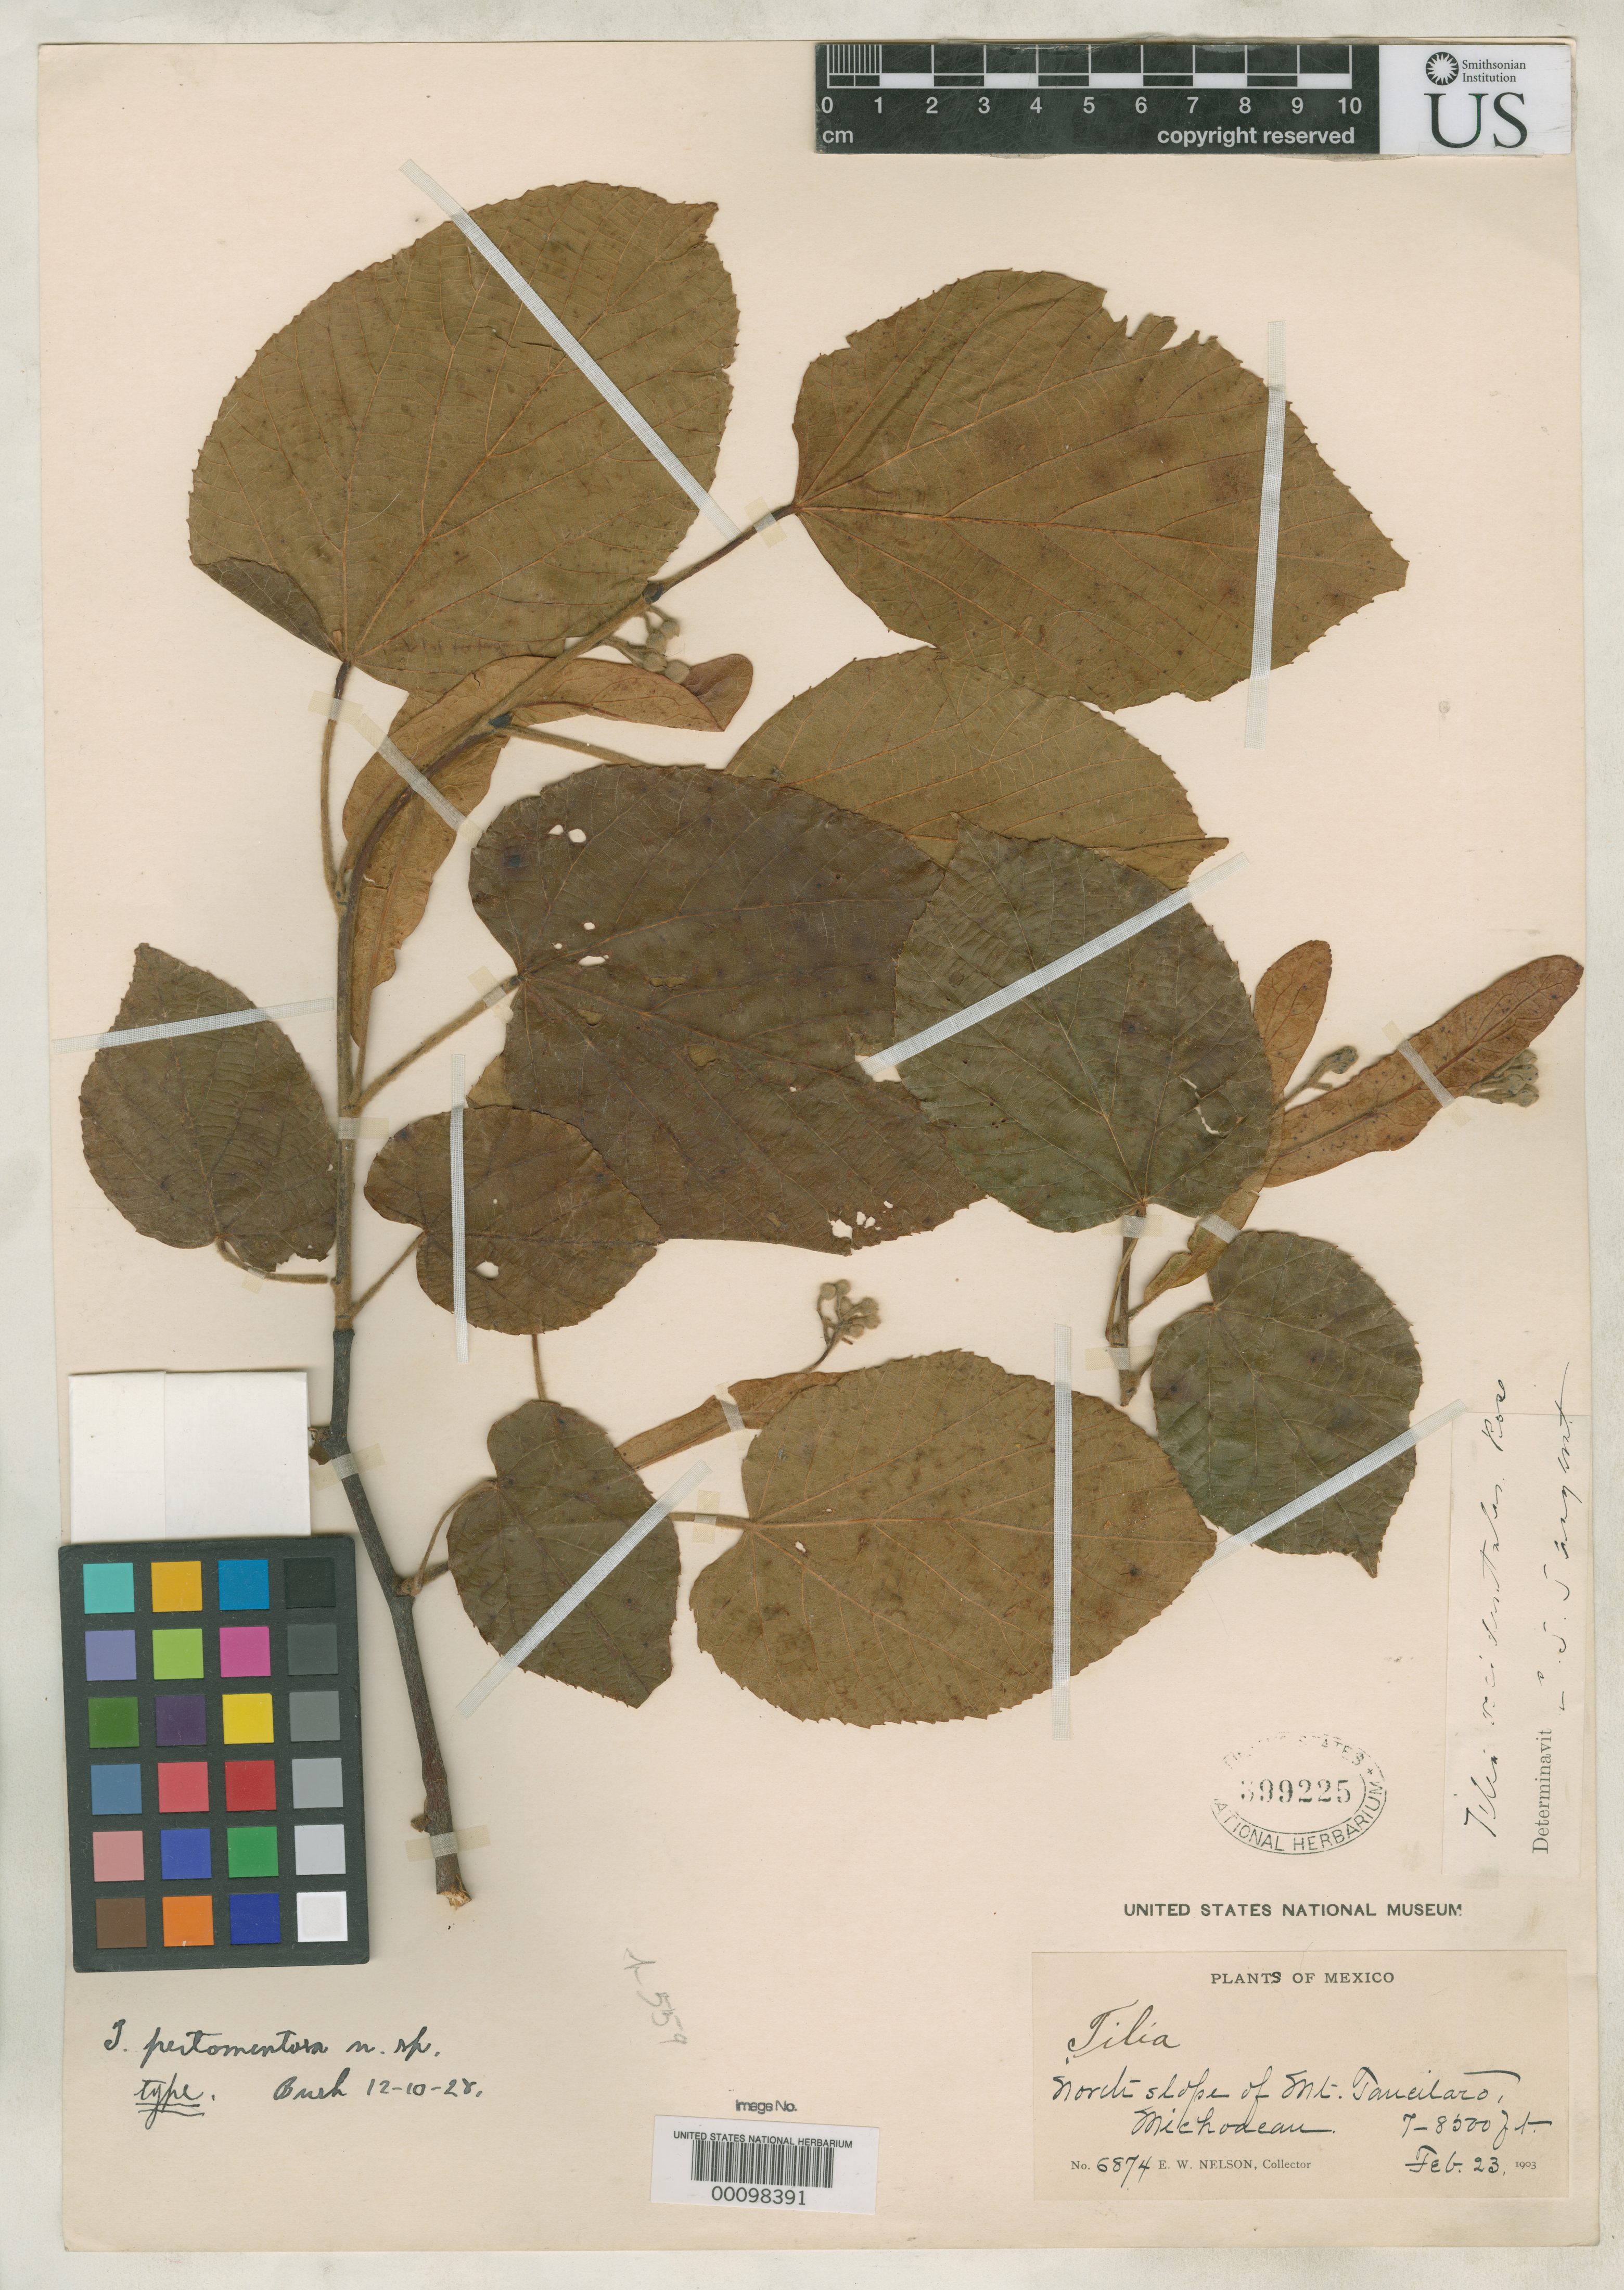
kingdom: Plantae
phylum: Tracheophyta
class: Magnoliopsida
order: Malvales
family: Malvaceae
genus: Tilia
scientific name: Tilia pertomentosa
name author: Bush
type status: Holotype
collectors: E. W. Nelson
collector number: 6874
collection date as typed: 23 Feb 1903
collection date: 1903-02-23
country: Mexico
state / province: Michoacán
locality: North slope of Mt. Tancitaro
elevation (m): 2134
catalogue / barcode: US 399225